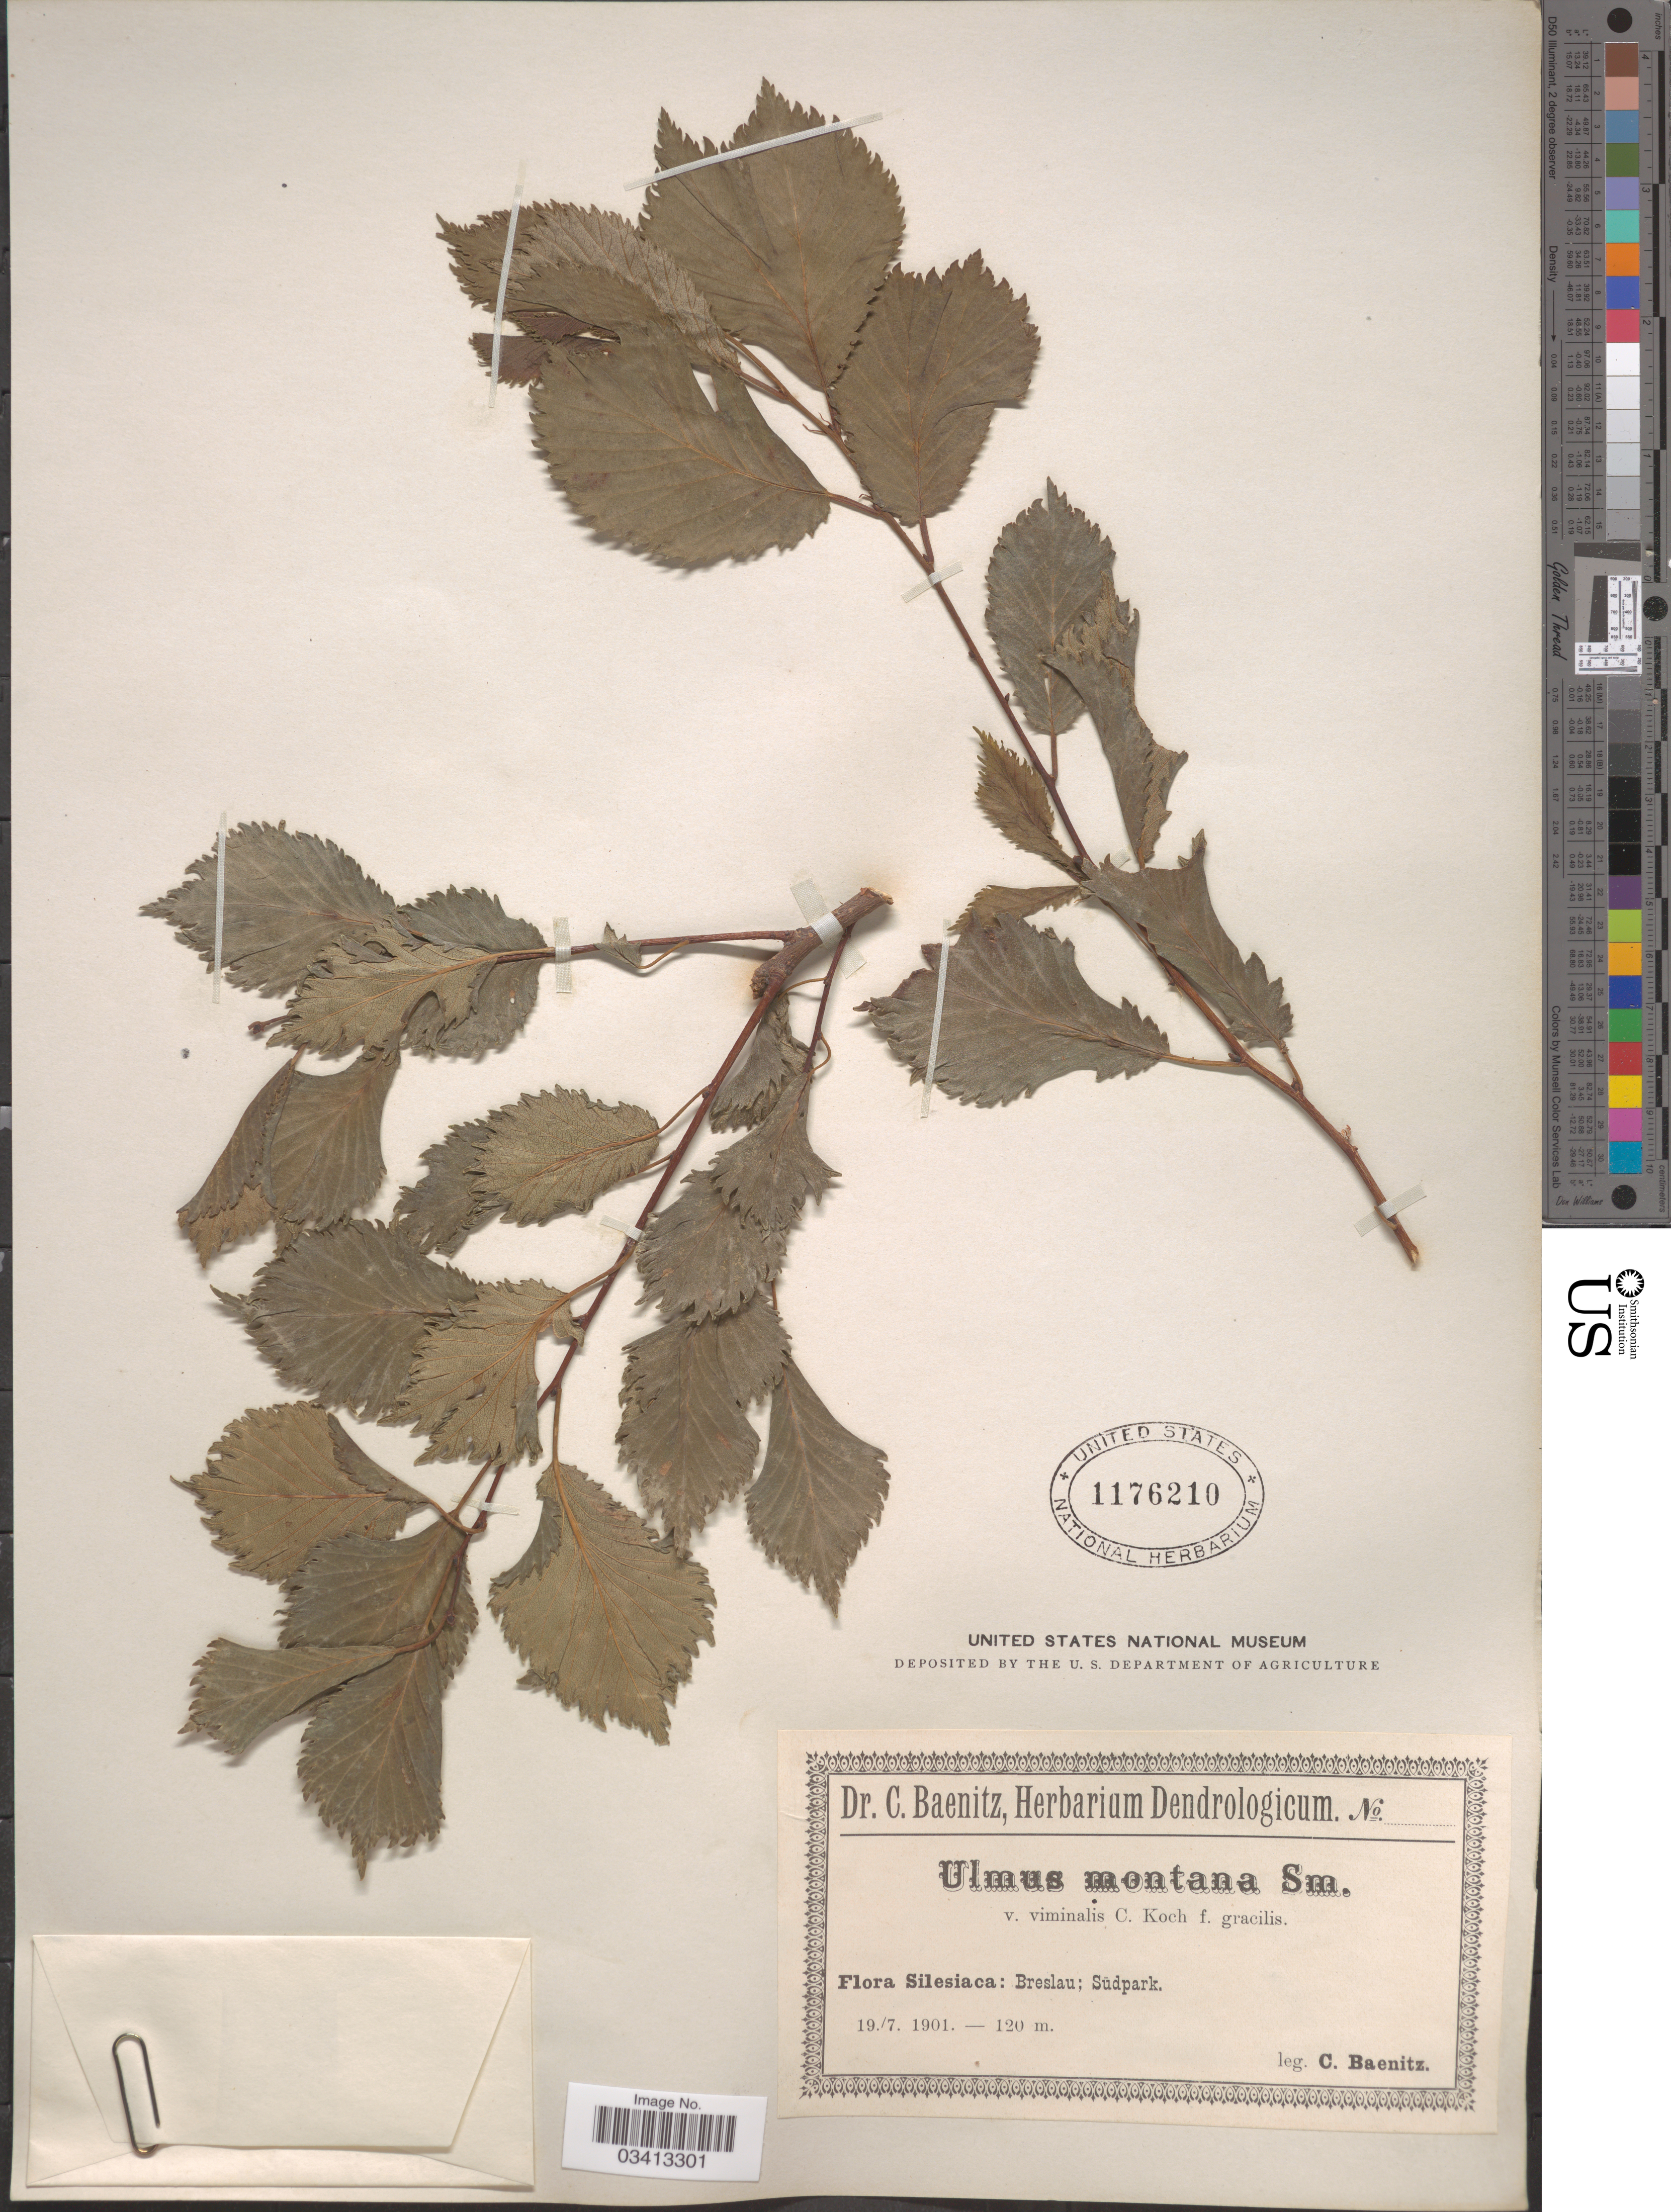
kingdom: Plantae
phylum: Tracheophyta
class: Magnoliopsida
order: Rosales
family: Ulmaceae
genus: Ulmus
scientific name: Ulmus glabra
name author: Huds.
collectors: C. G. Baenitz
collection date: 1901-07-19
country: Poland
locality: Silesiaca: Breslau; Südpark.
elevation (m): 120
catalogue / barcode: US 1176210